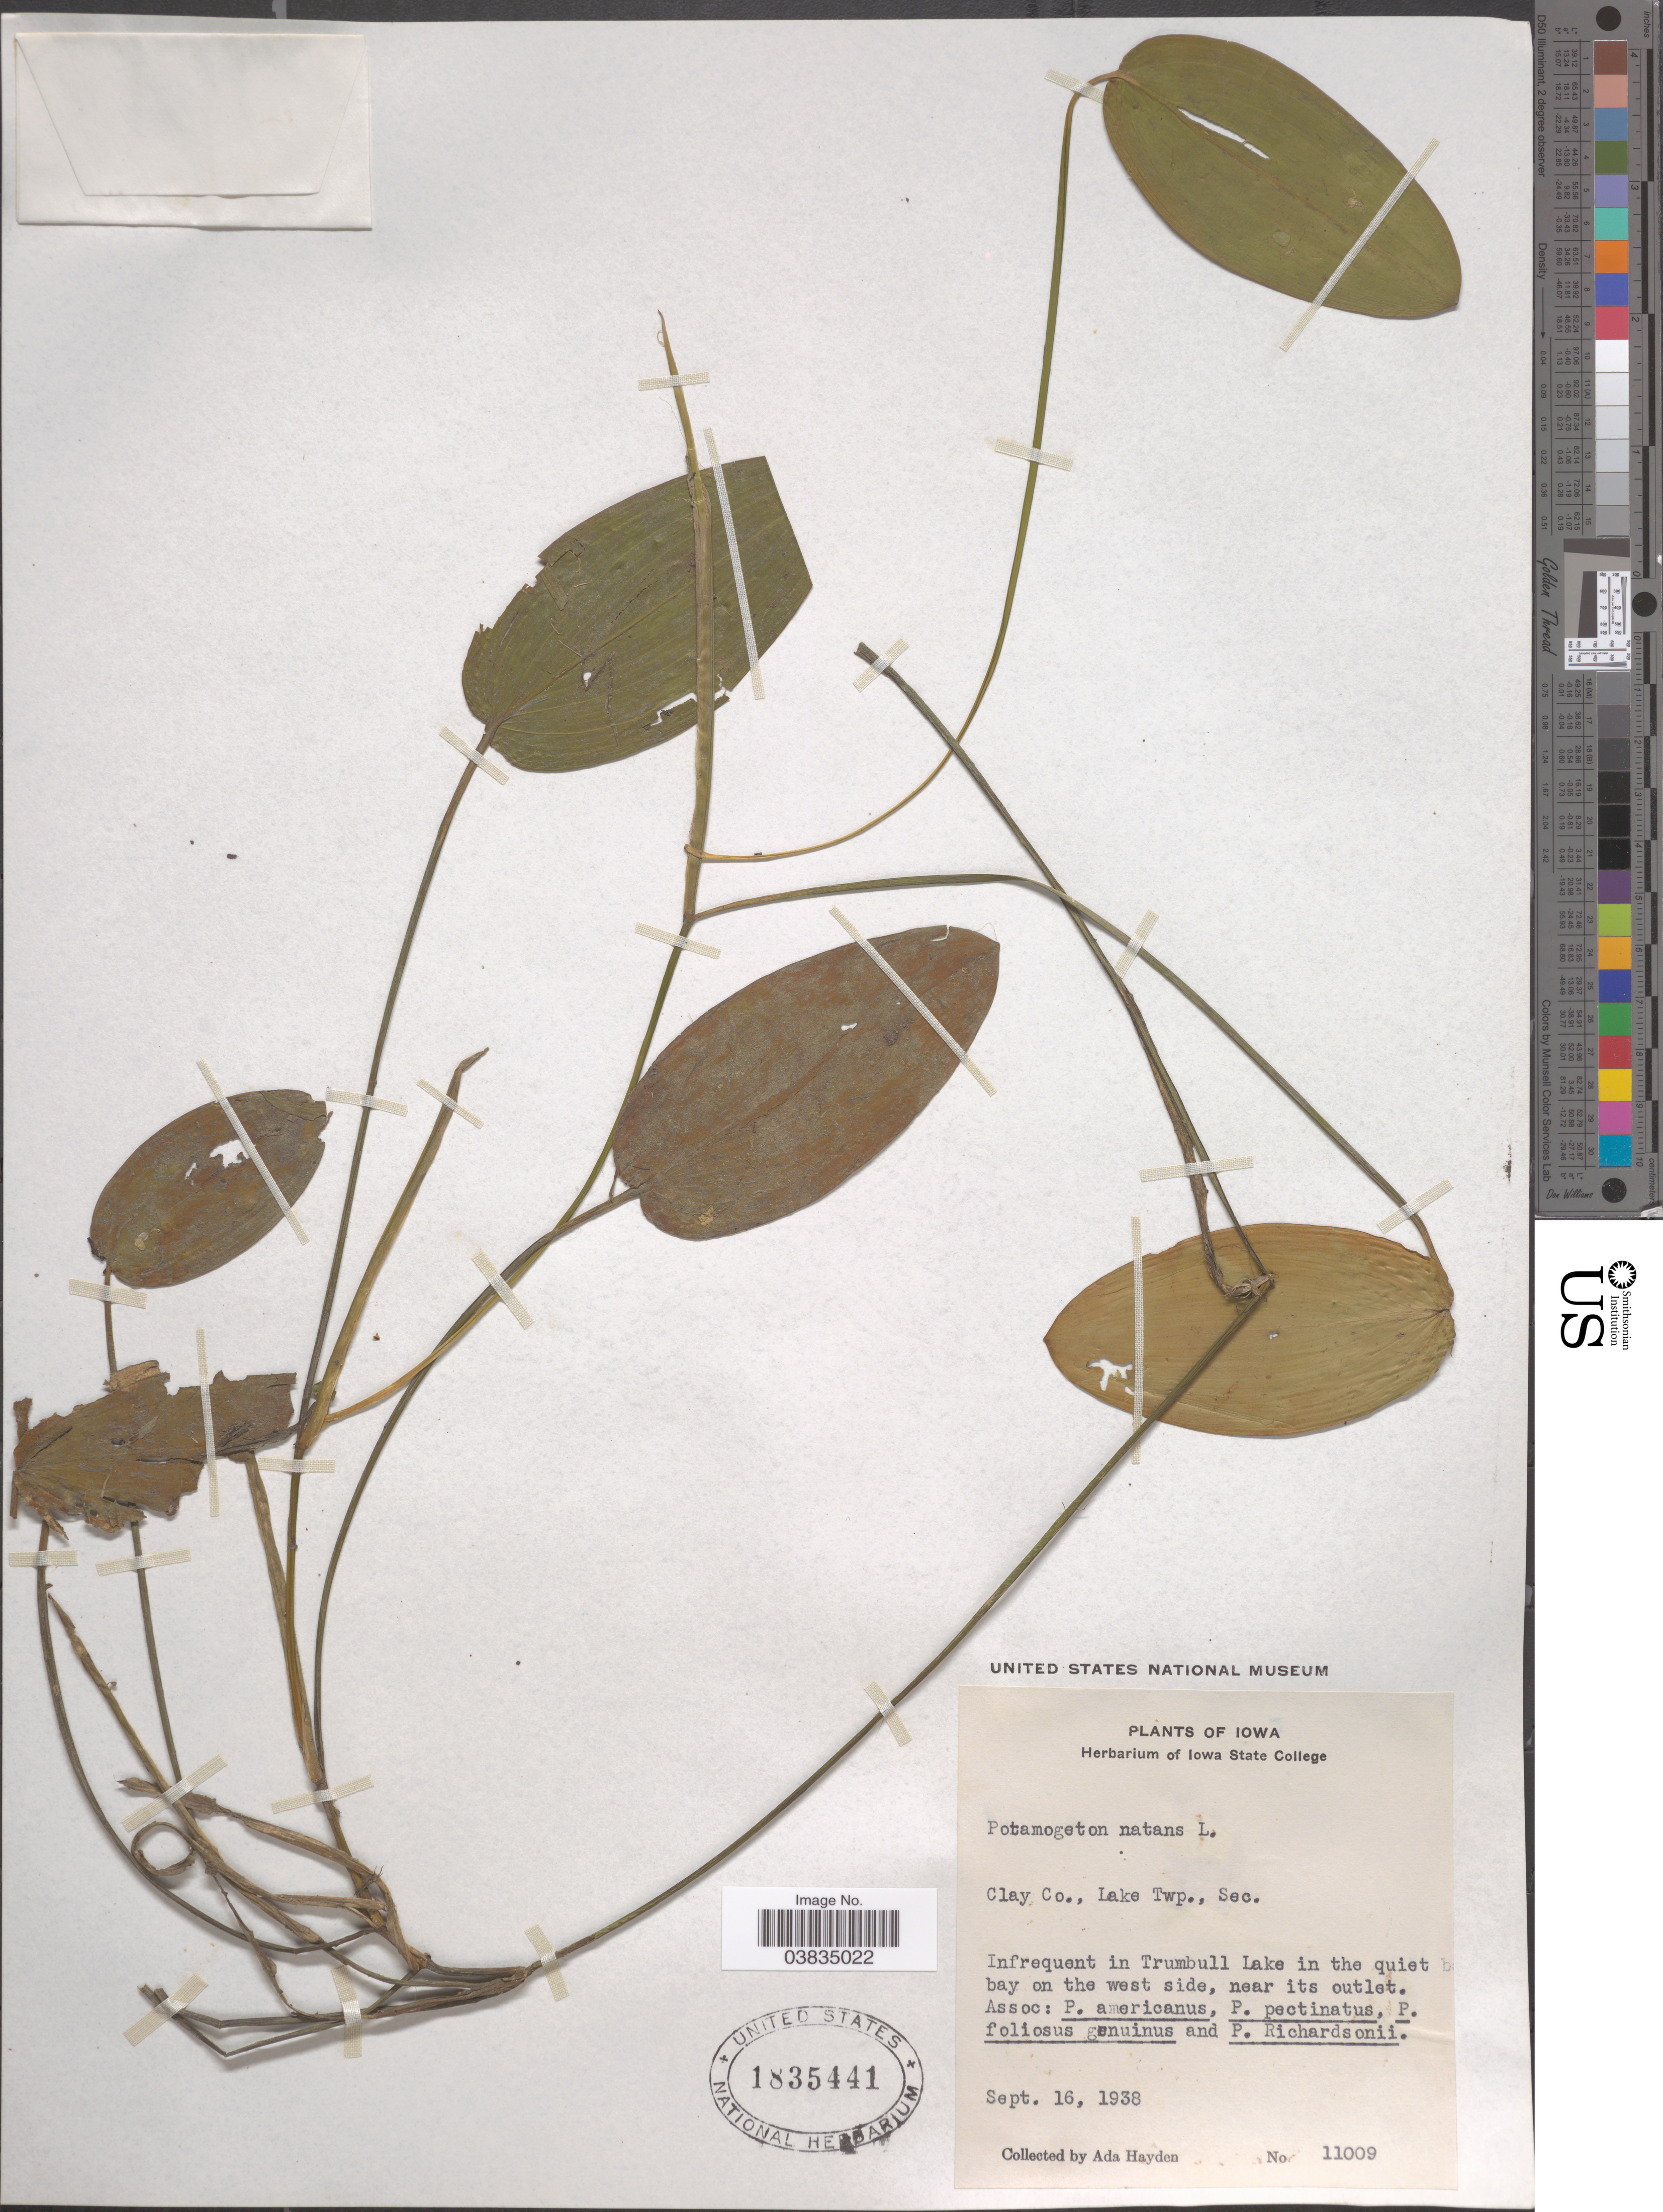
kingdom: Plantae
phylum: Tracheophyta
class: Liliopsida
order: Alismatales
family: Potamogetonaceae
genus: Potamogeton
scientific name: Potamogeton natans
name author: L.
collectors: Ada Hayden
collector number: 11009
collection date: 1938-09-16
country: United States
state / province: Iowa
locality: Clay Co., Lake Twp., Sec. Infrequent in Trumbull Lake in the quiet bay on the west side, near its outlet.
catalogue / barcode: US 1835441